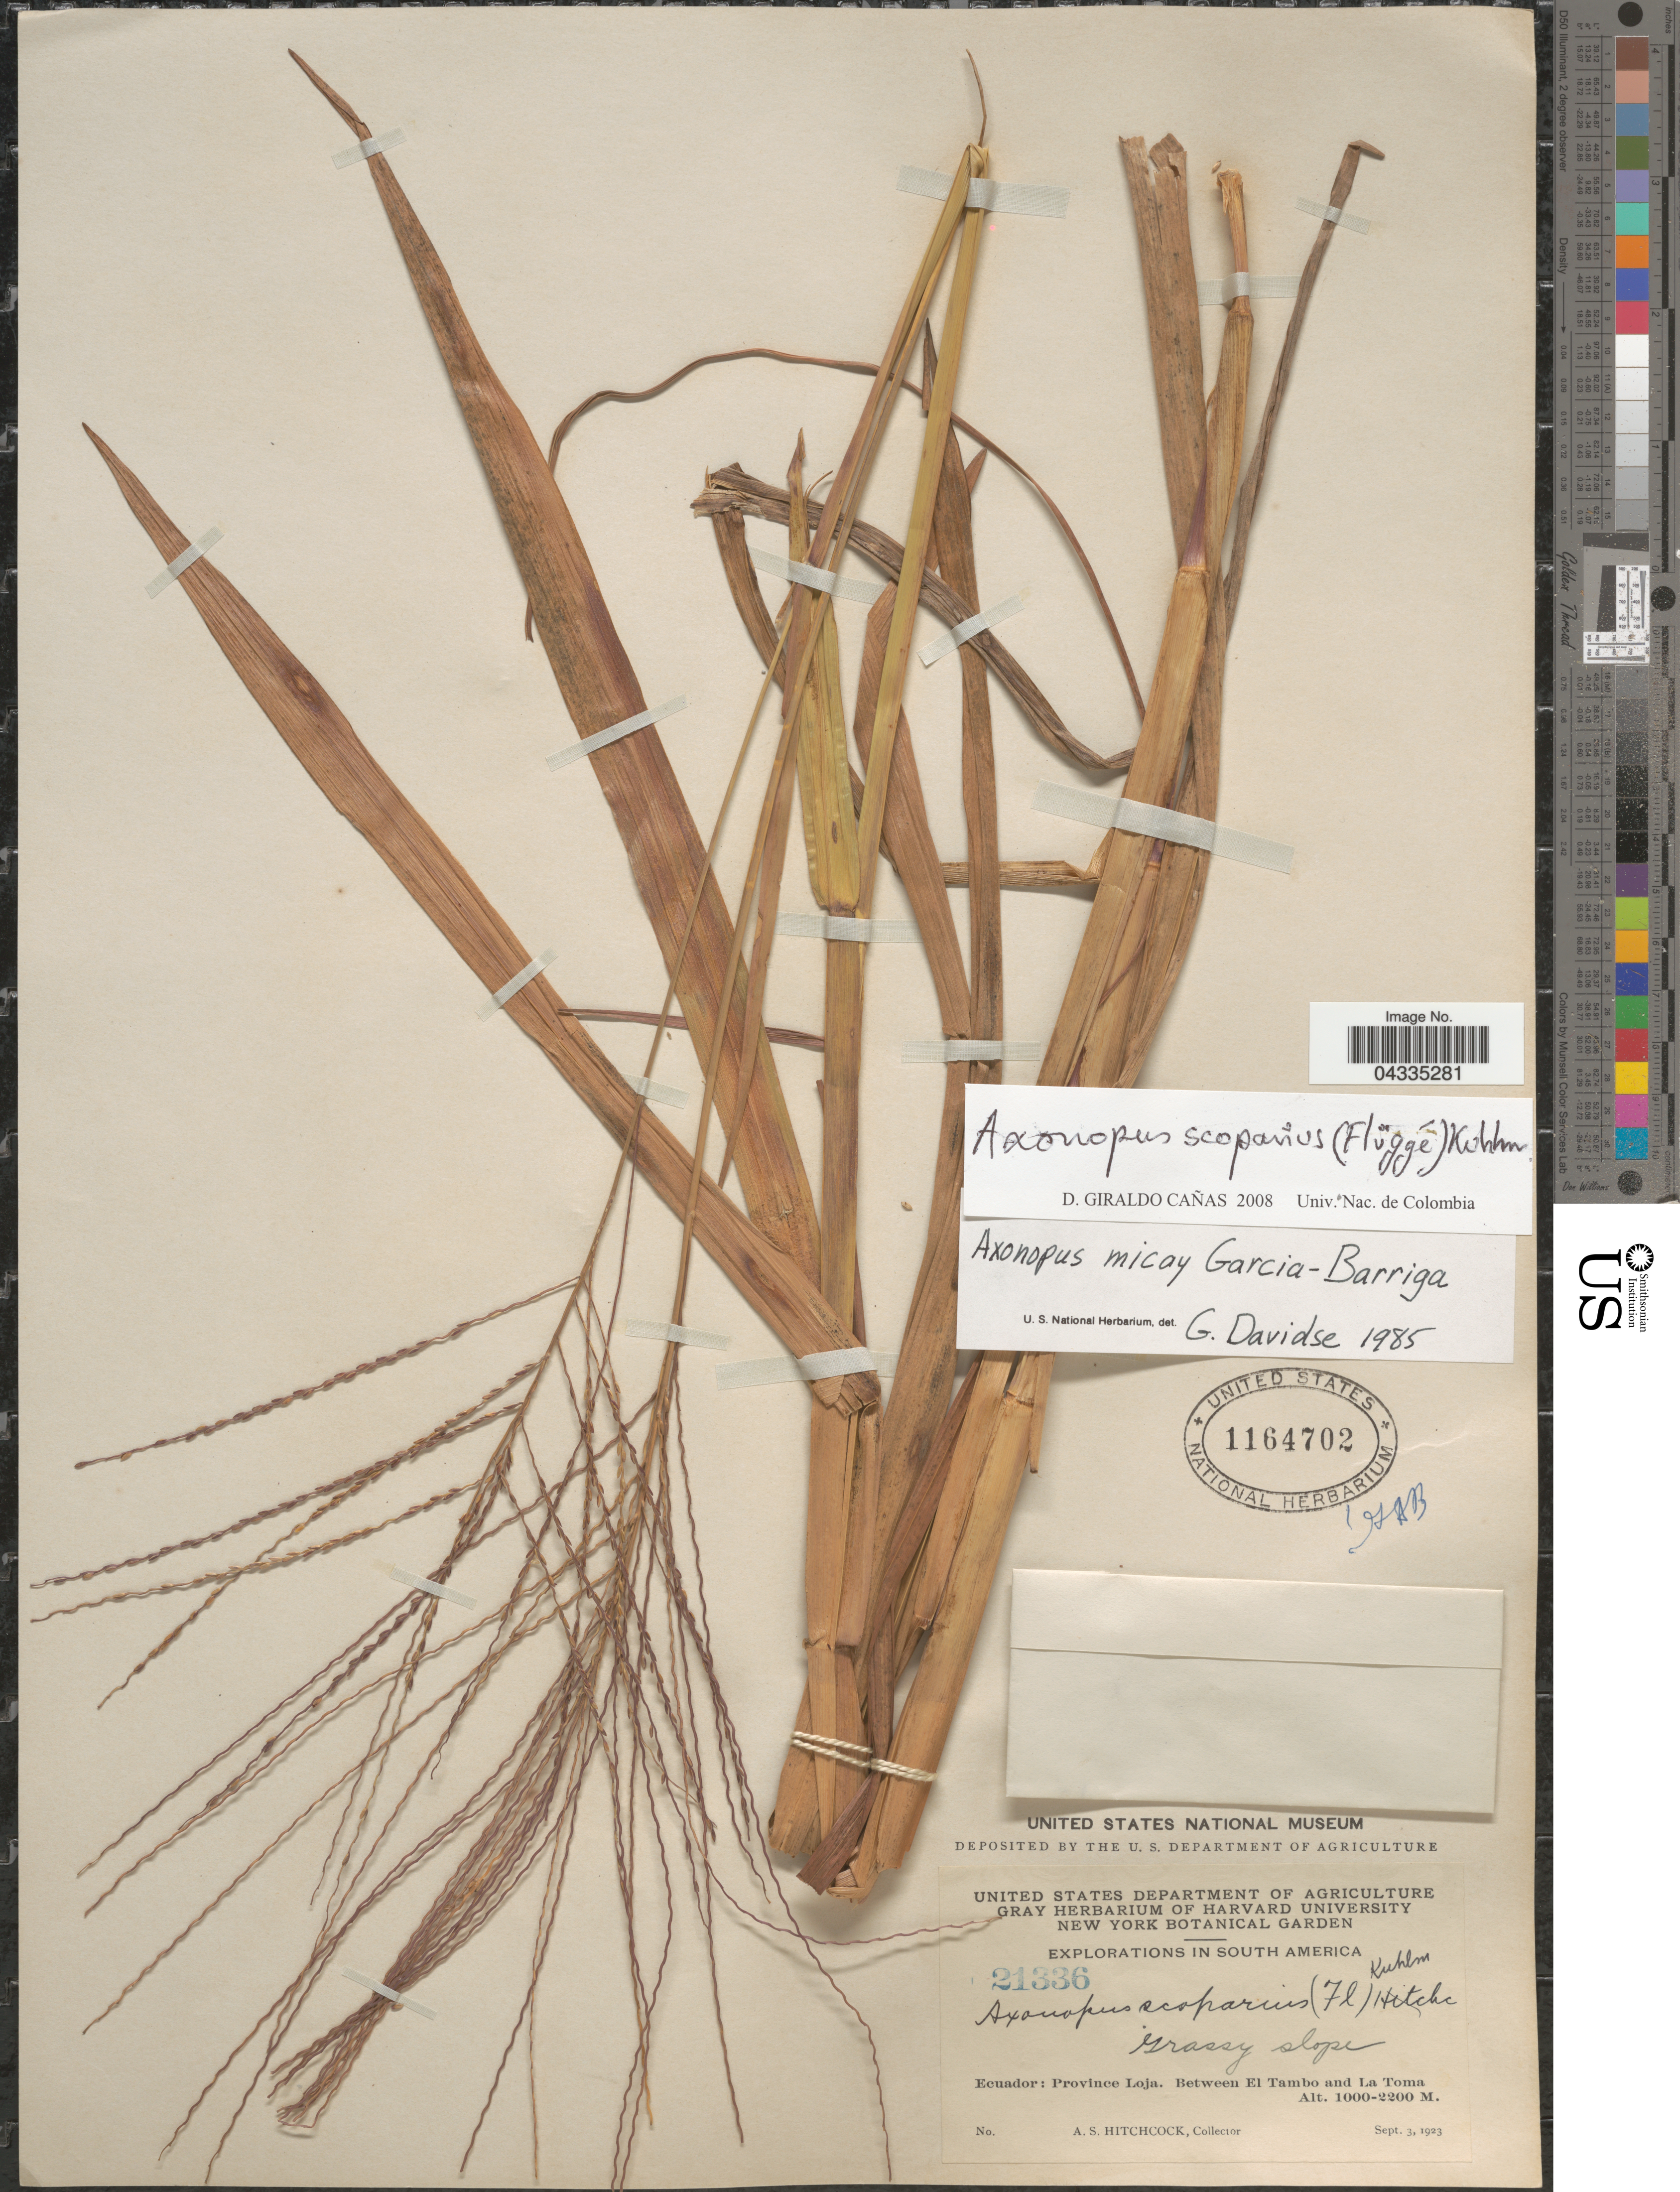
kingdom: Plantae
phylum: Tracheophyta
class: Liliopsida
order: Poales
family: Poaceae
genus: Axonopus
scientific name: Axonopus scoparius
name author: (Flüggé) Kuhlm.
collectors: A. S. Hitchcock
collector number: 21336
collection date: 1923-09-03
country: Ecuador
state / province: Loja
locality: Explorations in South America. Grassy slope. Between El Tambo and La Toma.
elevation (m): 1000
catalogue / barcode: US 1164702